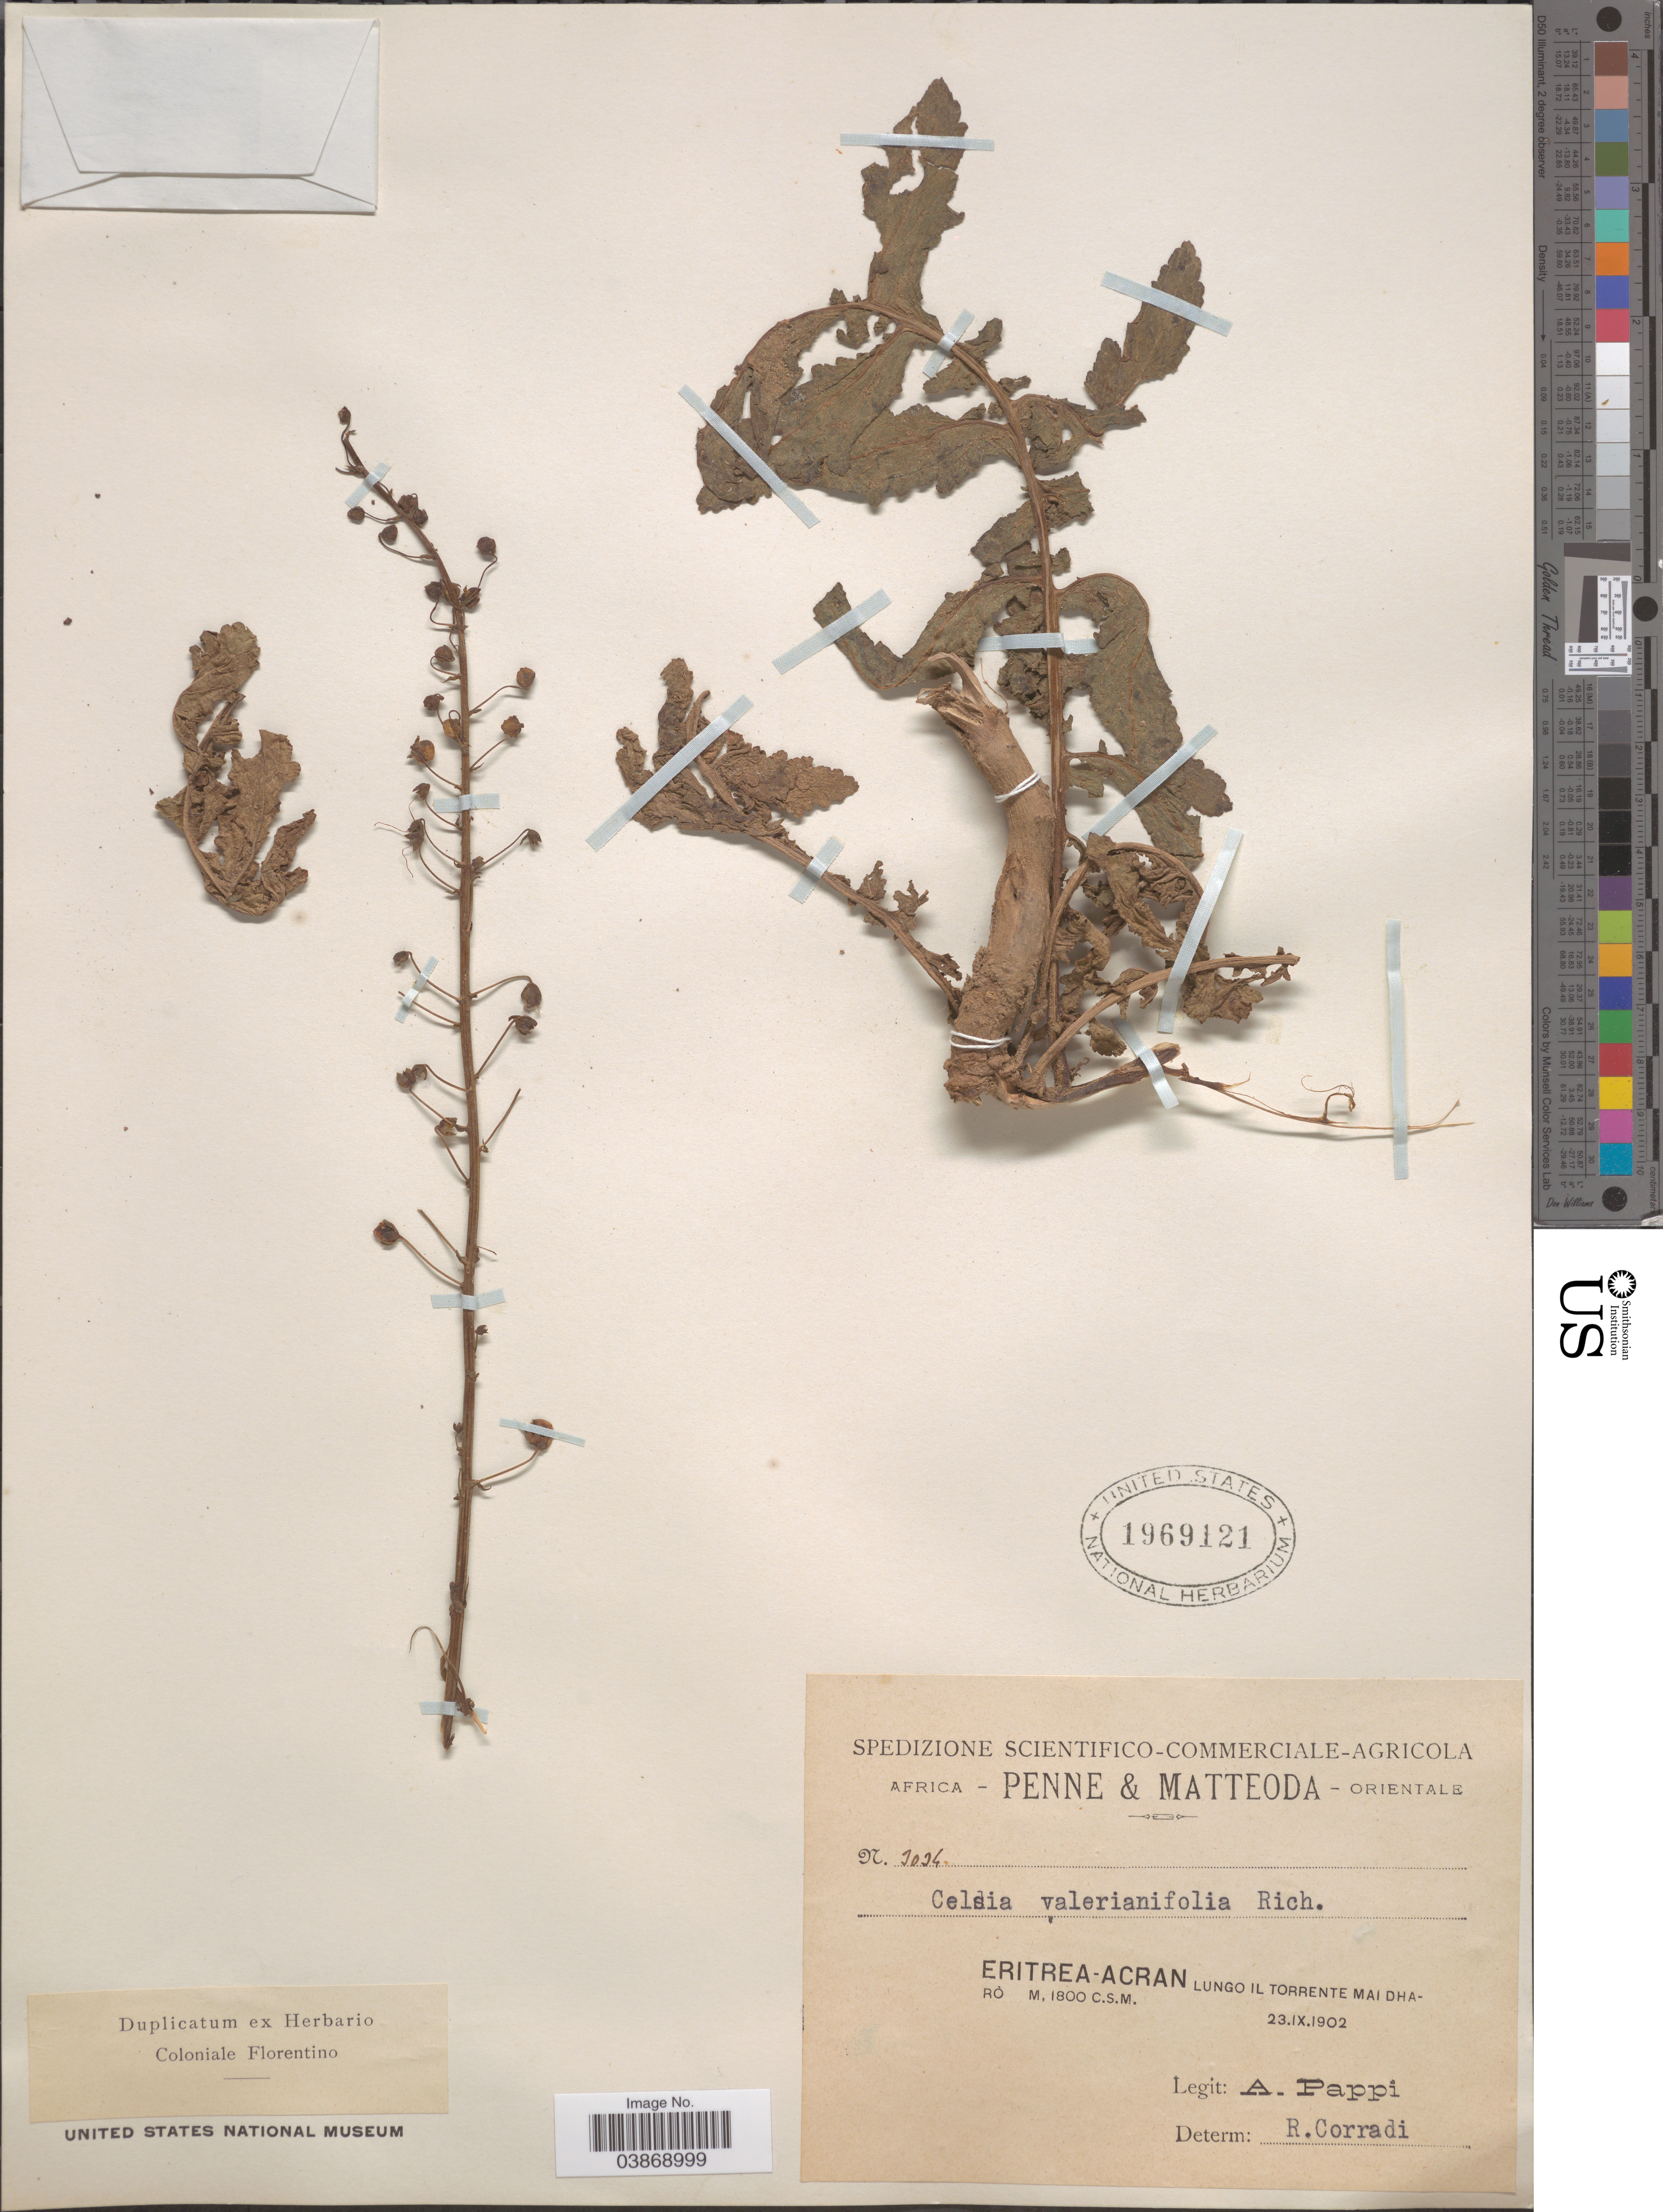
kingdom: Plantae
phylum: Tracheophyta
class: Magnoliopsida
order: Lamiales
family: Scrophulariaceae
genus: Celsia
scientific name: Celsia valerianifolia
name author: A. Rich.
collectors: A. Pappi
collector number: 3034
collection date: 1902-09-23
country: Eritrea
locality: Eritrea-Acran. Lungo il torrente mai Dharò.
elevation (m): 1800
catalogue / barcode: US 1969121